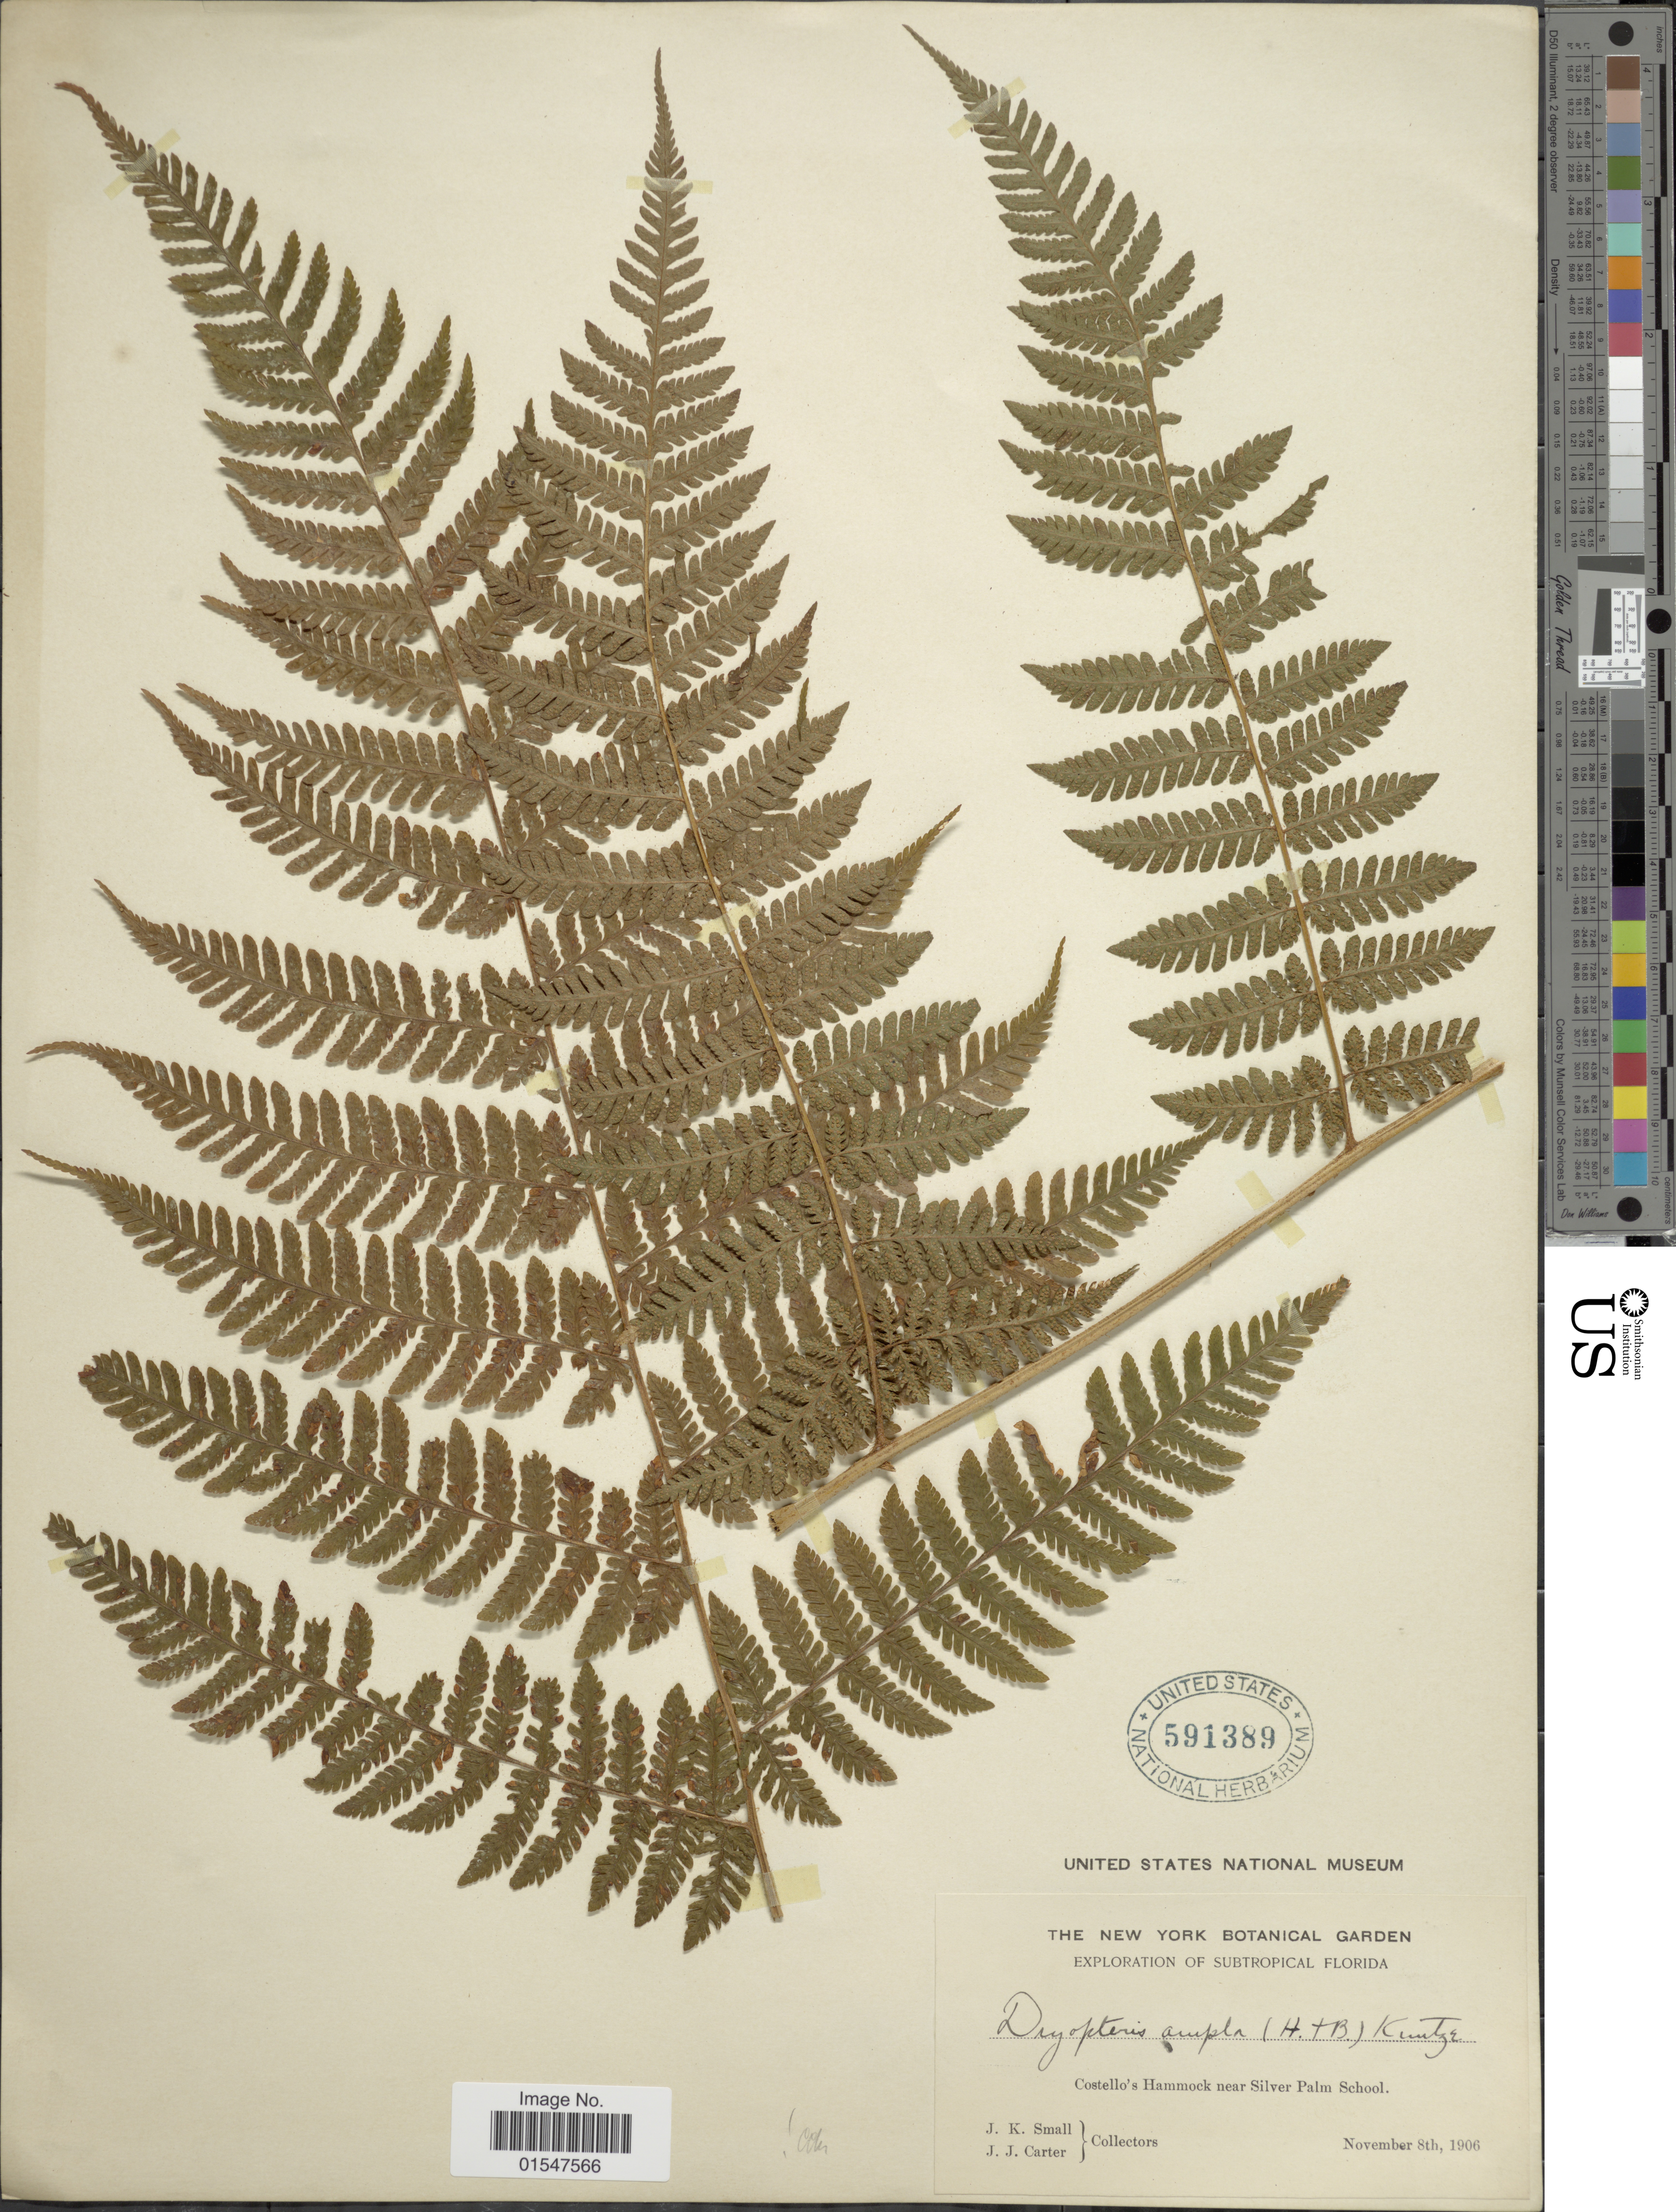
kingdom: Plantae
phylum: Tracheophyta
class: Polypodiopsida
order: Polypodiales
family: Dryopteridaceae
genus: Ctenitis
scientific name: Ctenitis sloanei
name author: (Poepp. ex Spreng.) C.V. Morton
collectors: J. K. Small & J. Carter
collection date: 1906-11-08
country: United States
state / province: Florida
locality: Subtropical Florida, Costello's Hammock near Silver Palm School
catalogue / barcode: US 591389